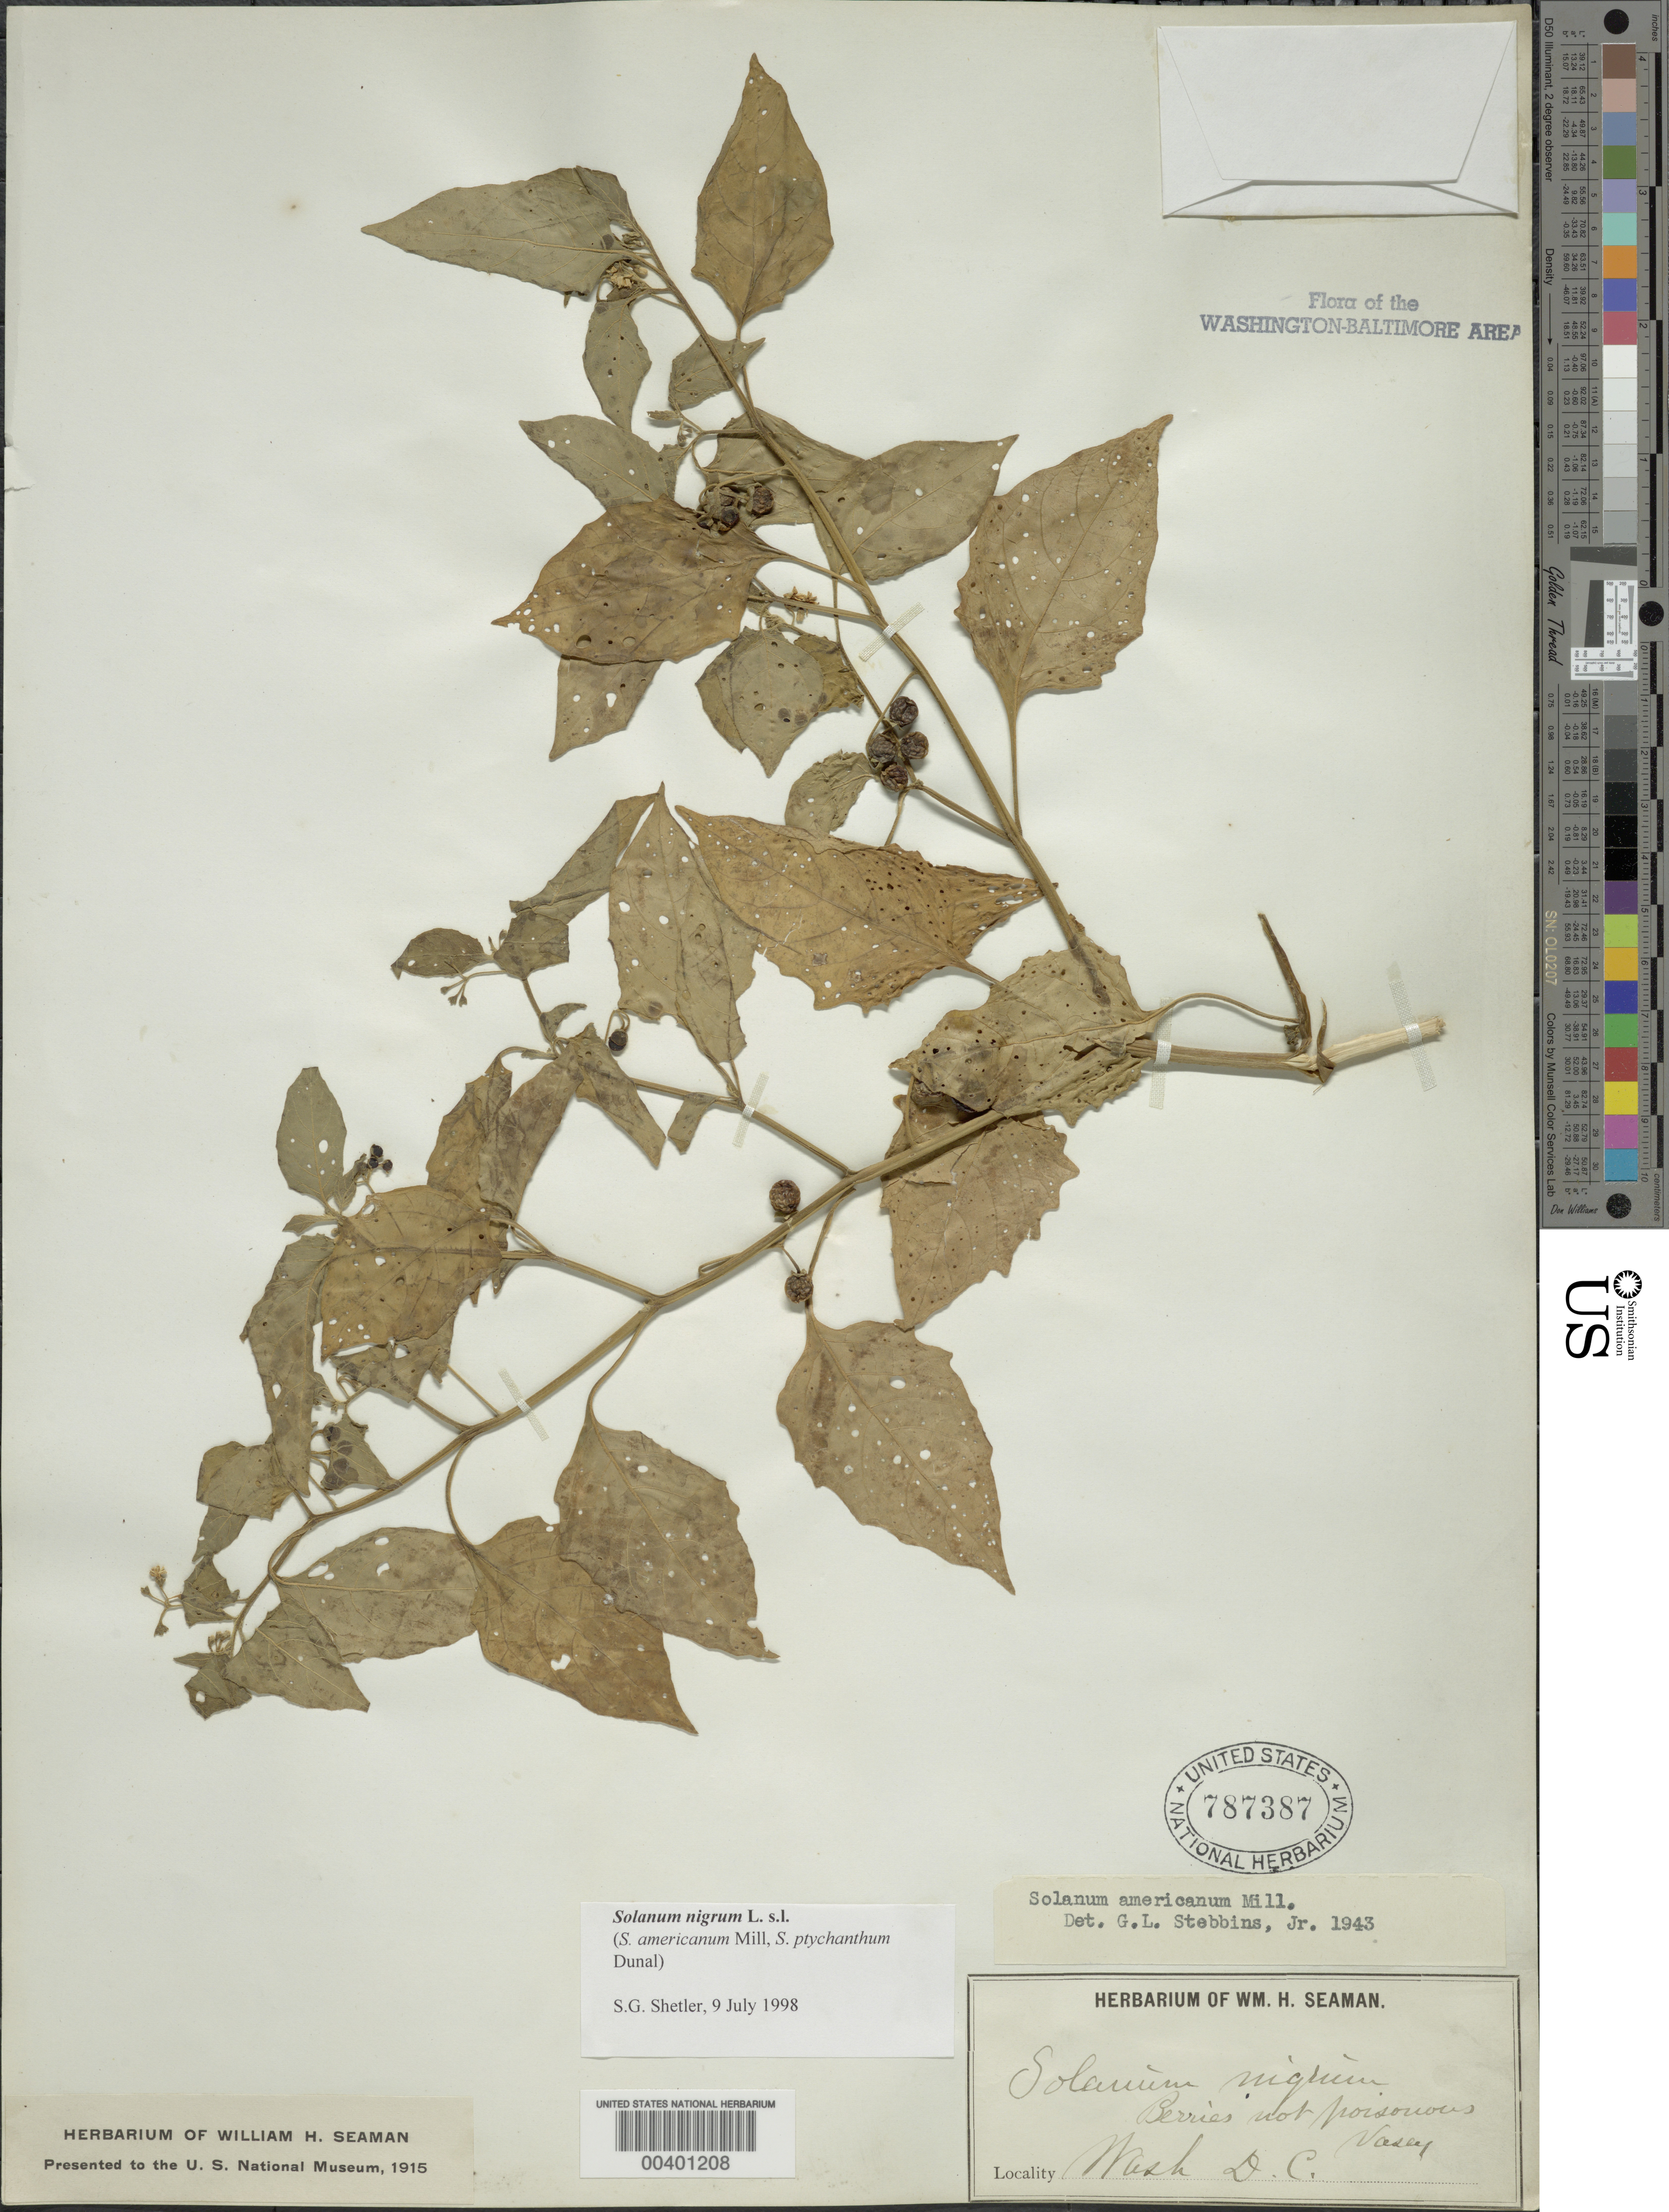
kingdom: Plantae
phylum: Tracheophyta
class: Magnoliopsida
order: Solanales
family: Solanaceae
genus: Solanum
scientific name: Solanum emulans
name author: Raf.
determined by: Knapp, S. D.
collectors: G. Vasey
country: United States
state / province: District of Columbia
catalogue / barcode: US 787387